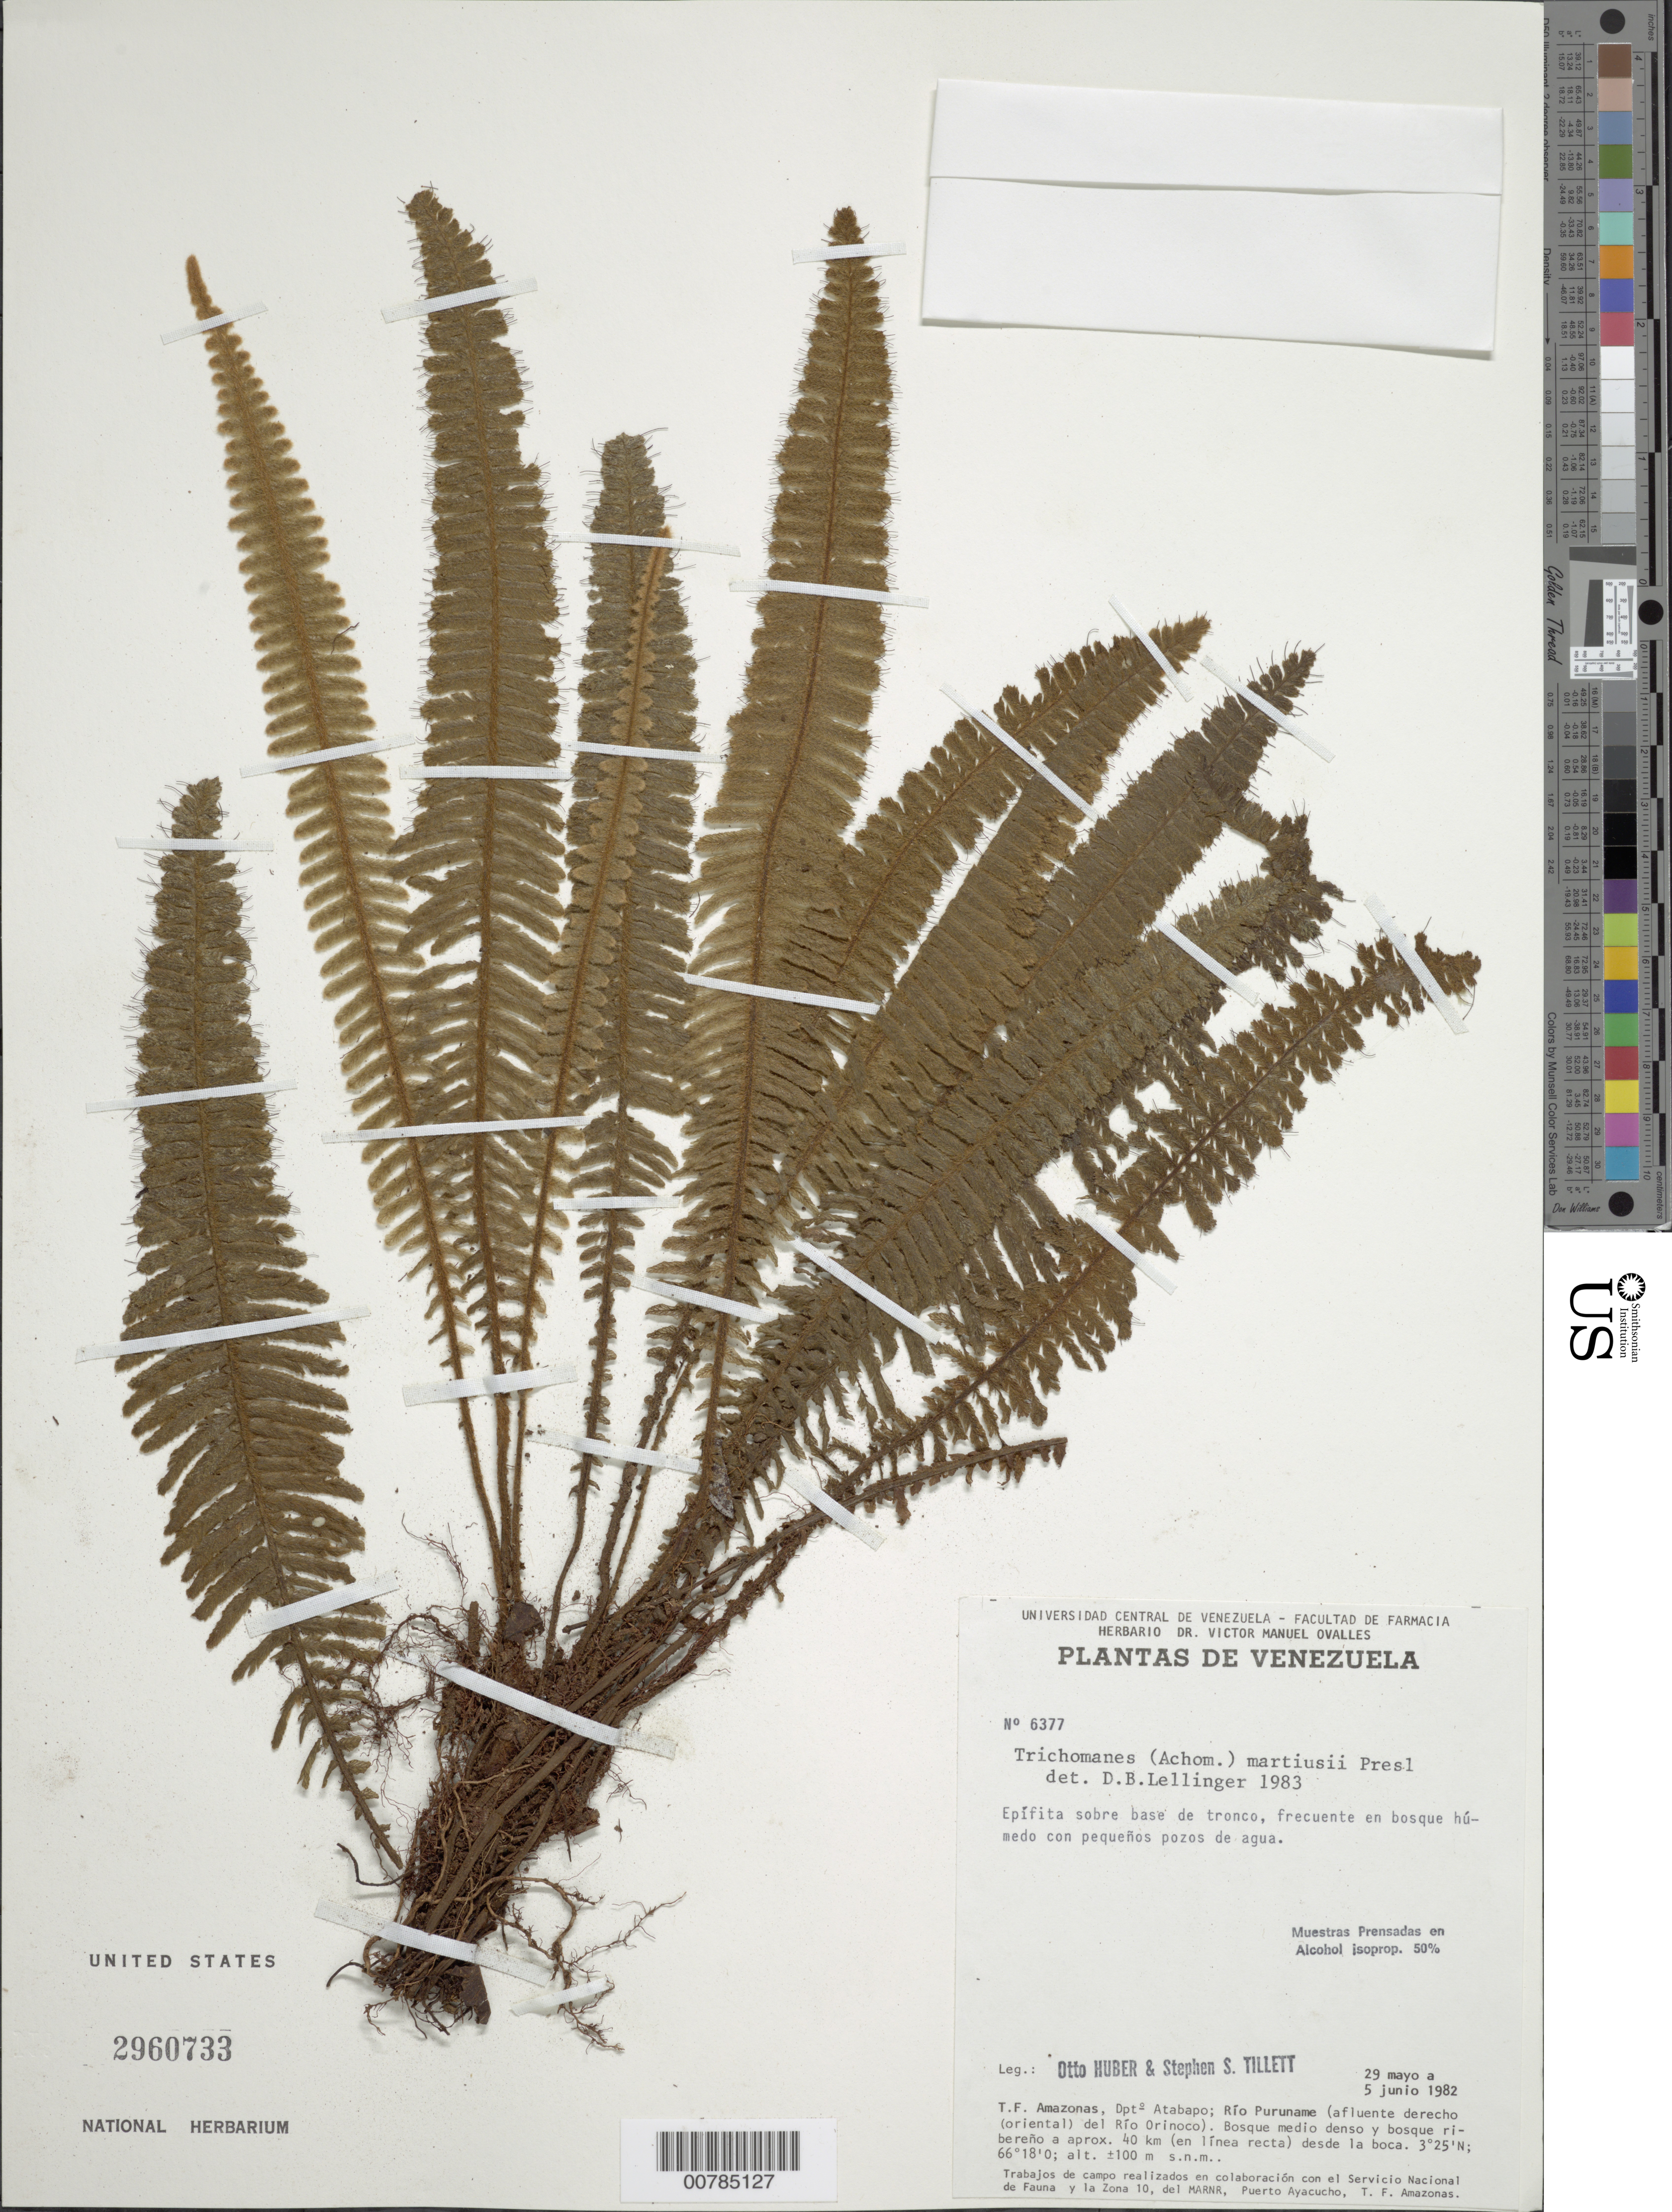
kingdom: Plantae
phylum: Tracheophyta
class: Polypodiopsida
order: Hymenophyllales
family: Hymenophyllaceae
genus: Trichomanes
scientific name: Trichomanes martiusii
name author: C. Presl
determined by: Lellinger, David B., (BOT), Smithsonian Institution - National Museum of Natural History (UNITED STATES)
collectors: O. Huber & S. S. Tillett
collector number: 6377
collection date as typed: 29-May-82 to 5-Jun-82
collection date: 1982-05-29/1982-06-05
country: Venezuela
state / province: Amazonas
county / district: Atabapo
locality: Río Puruname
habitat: Bosque humedo con pequenos pozos de agua; sobre base de tronco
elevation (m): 100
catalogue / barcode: US 2960733